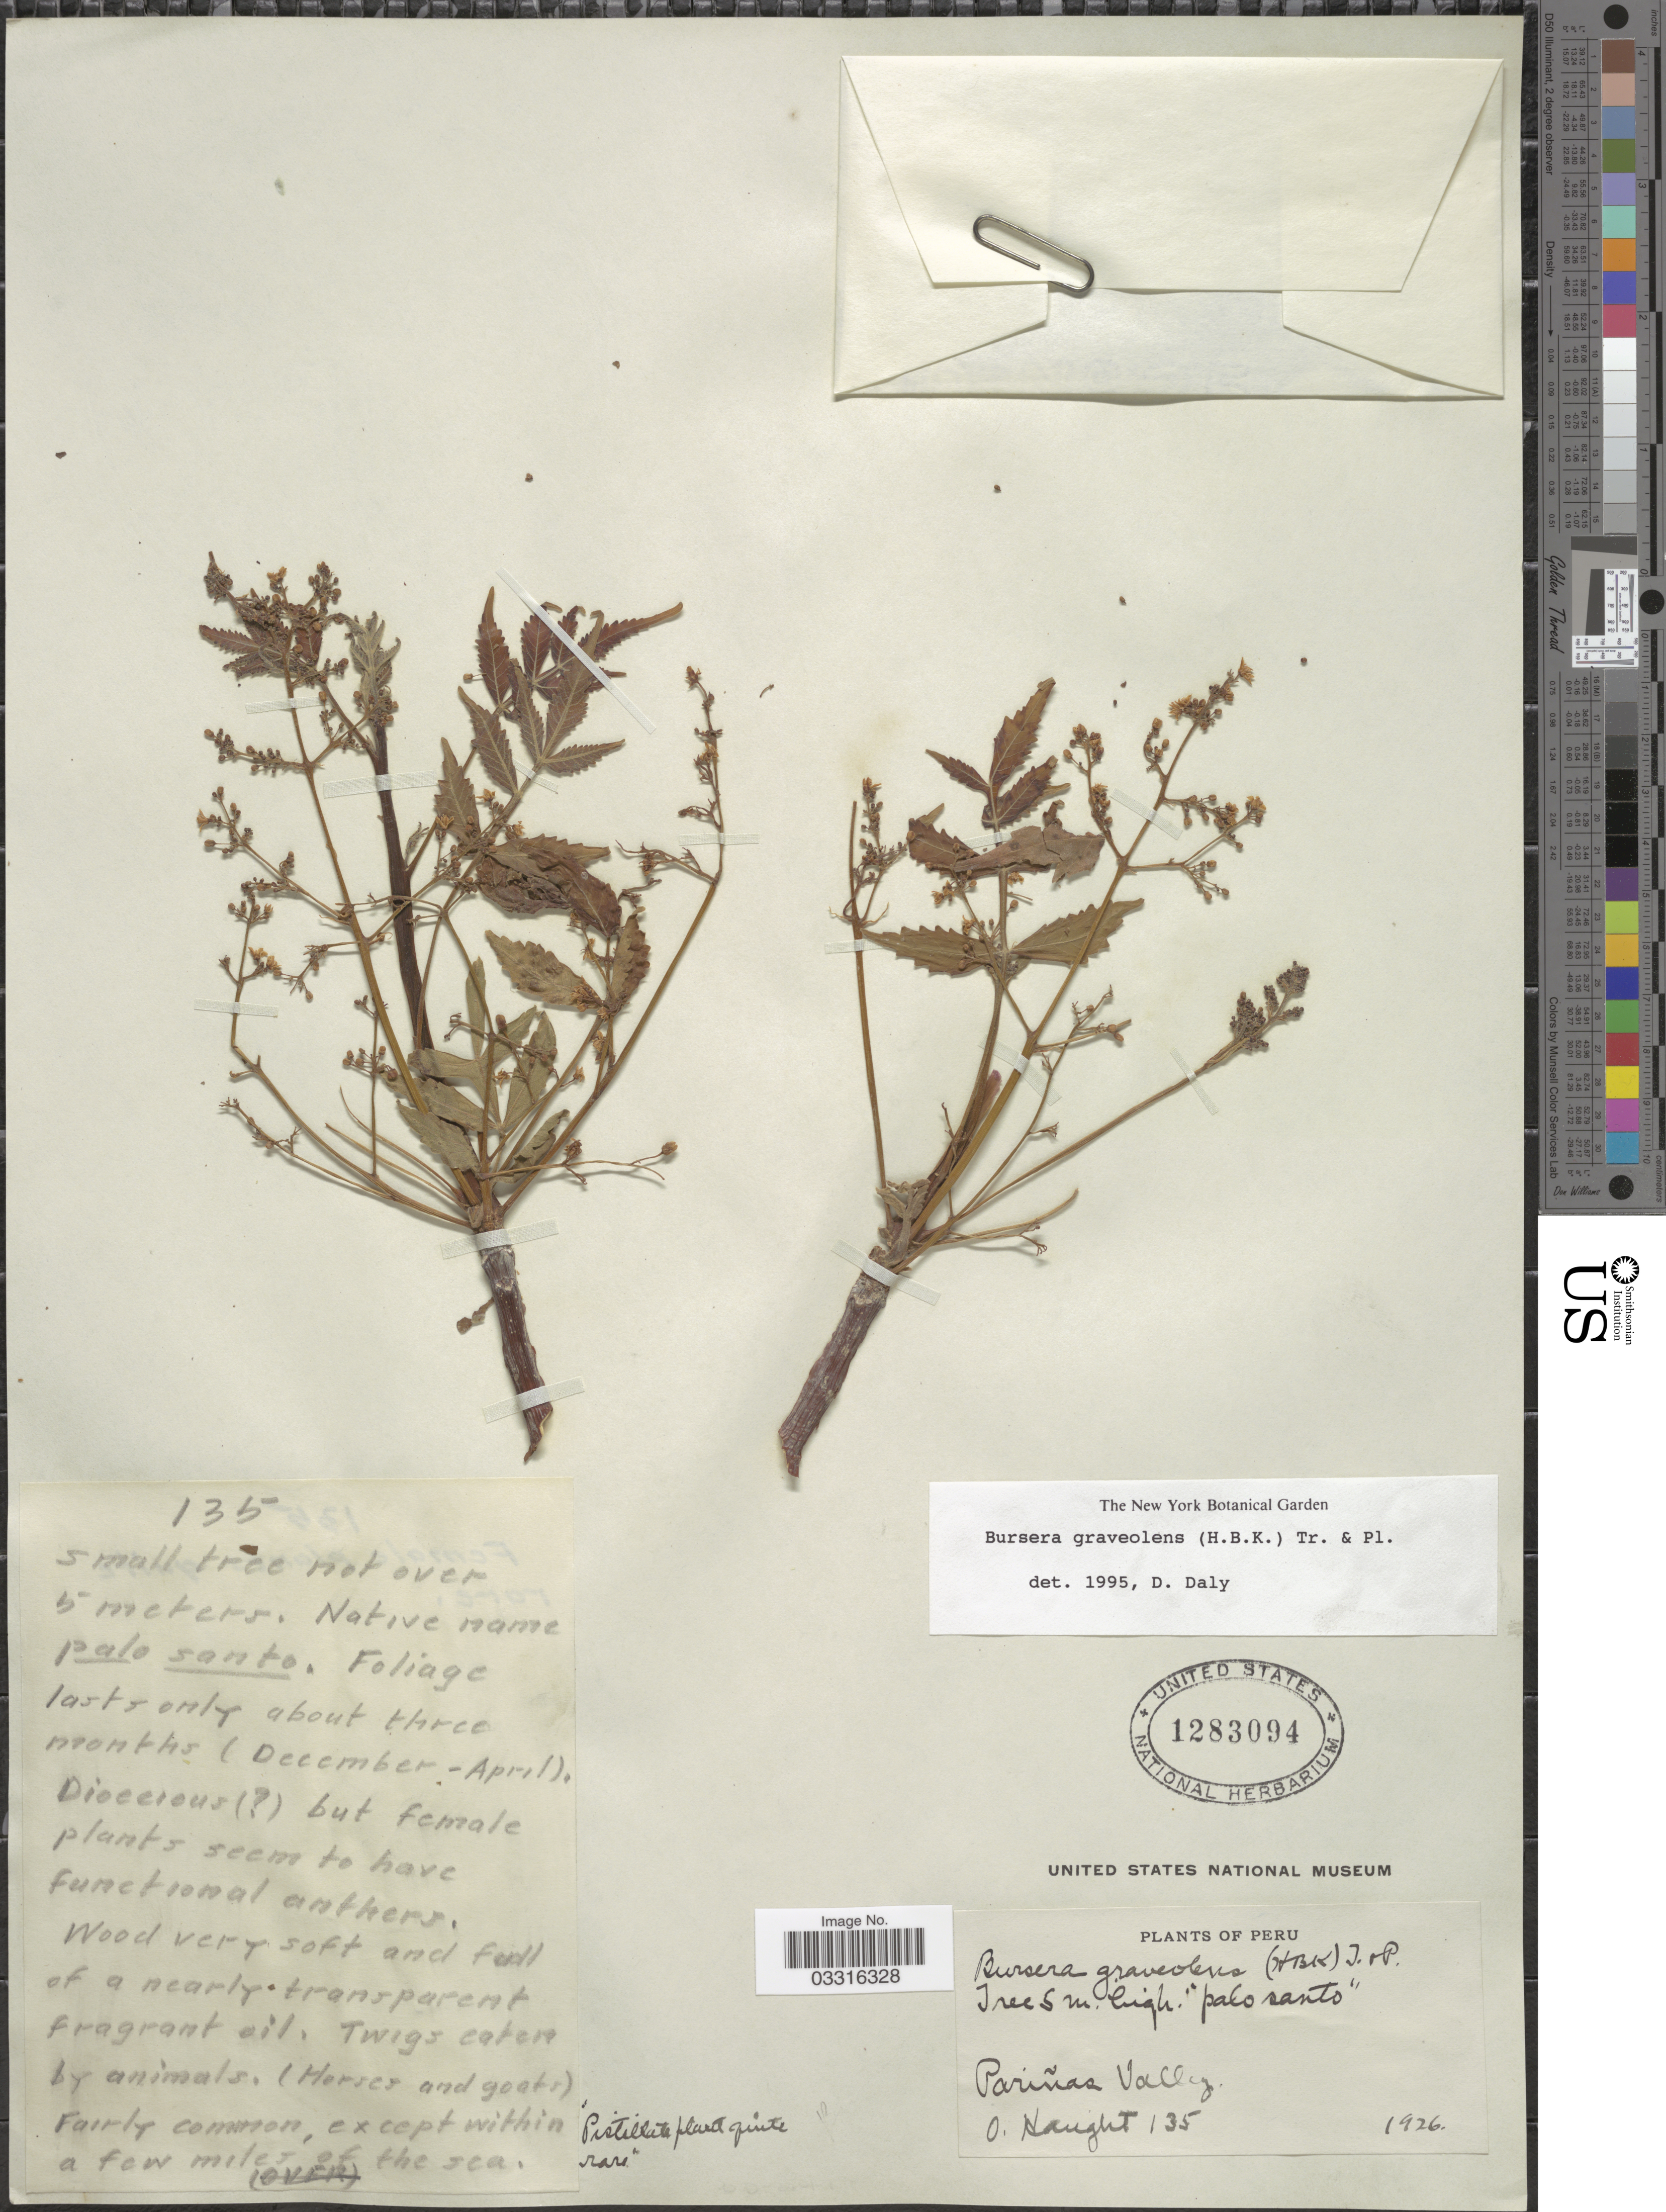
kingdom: Plantae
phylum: Tracheophyta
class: Magnoliopsida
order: Sapindales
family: Burseraceae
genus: Bursera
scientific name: Bursera graveolens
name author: (Kunth) Triana & Planch.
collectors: O. Haught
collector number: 135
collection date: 1926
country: Peru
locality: Pariñas Valley.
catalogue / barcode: US 1283094